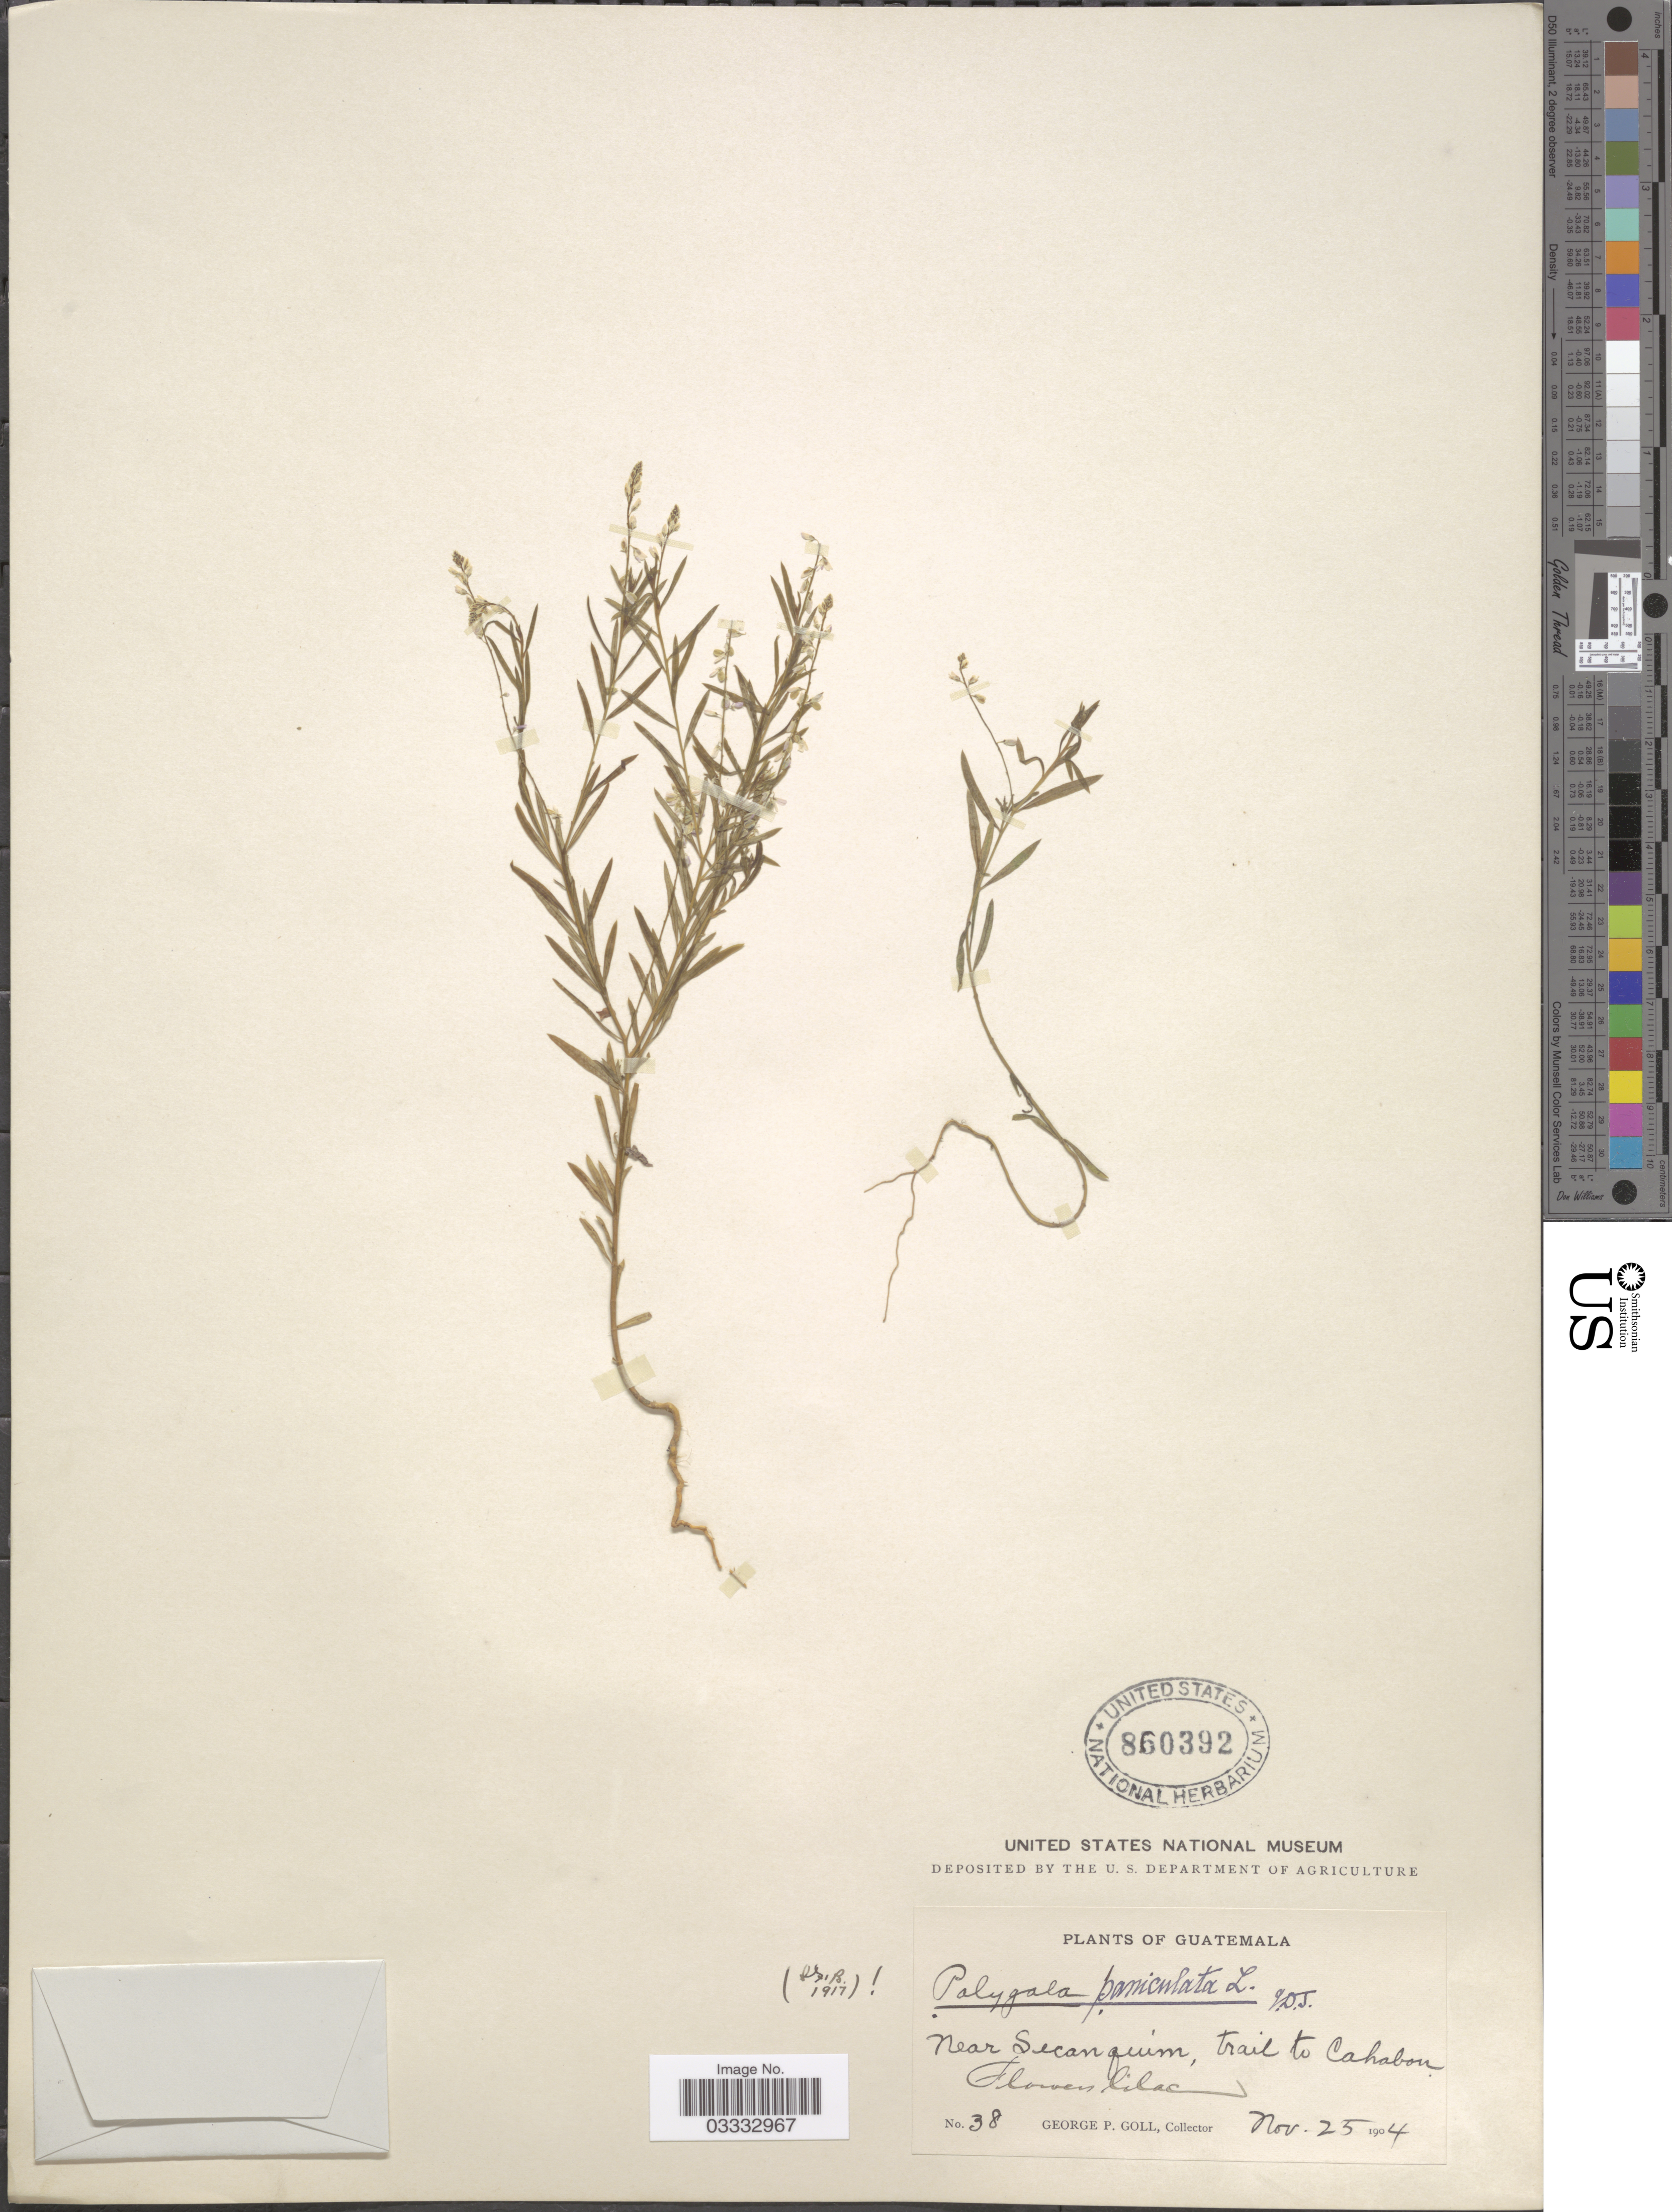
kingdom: Plantae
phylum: Tracheophyta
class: Magnoliopsida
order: Fabales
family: Polygalaceae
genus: Polygala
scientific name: Polygala paniculata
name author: L.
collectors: G. P. Goll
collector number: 38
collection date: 1904-11-25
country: Guatemala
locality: Near Secanquím, trail to Cahabon.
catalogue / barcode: US 860392